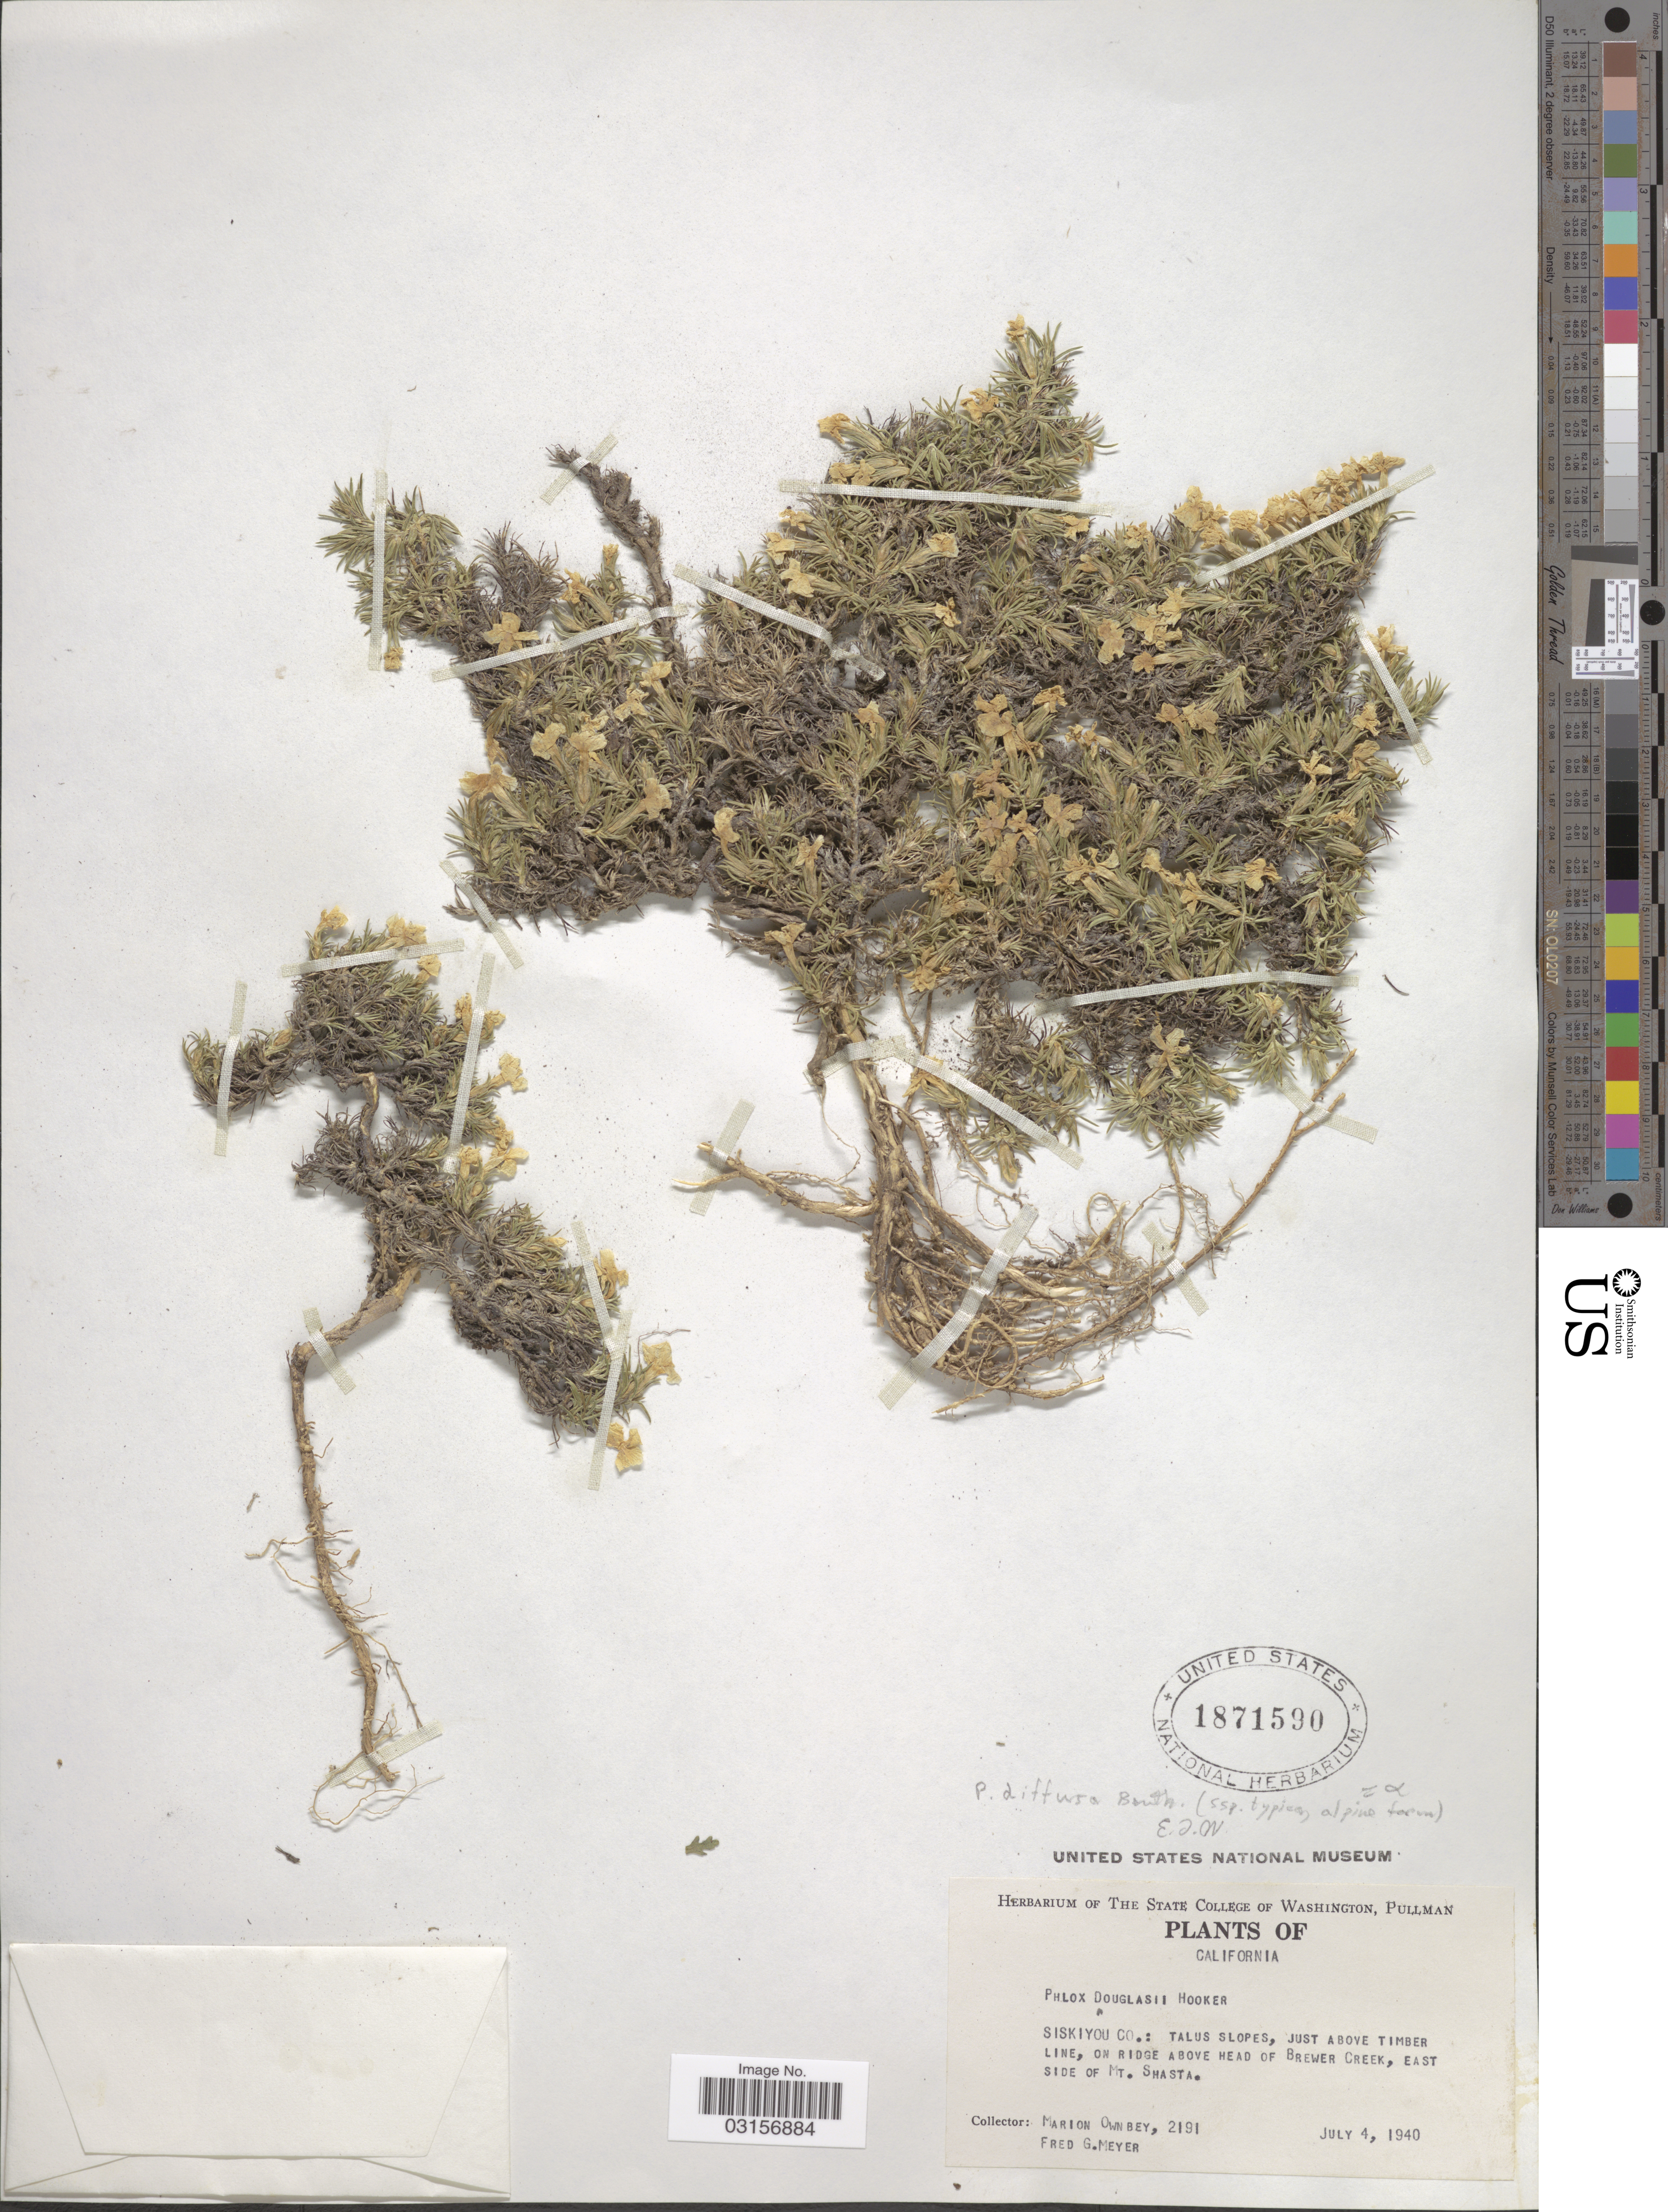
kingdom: Plantae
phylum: Tracheophyta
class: Magnoliopsida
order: Ericales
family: Polemoniaceae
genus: Phlox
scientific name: Phlox diffusa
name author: Benth.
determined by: Mayfield, M. H.; Ferguson, C. J.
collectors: M. Ownbey & F. G. Meyer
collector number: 2191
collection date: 1940-07-04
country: United States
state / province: California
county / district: Siskiyou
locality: Siskiyou Co.: Talus Slopes, just above timber line, on ridge above head of Brewer Creek, east side of Mt. Shasta.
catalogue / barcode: US 1871590